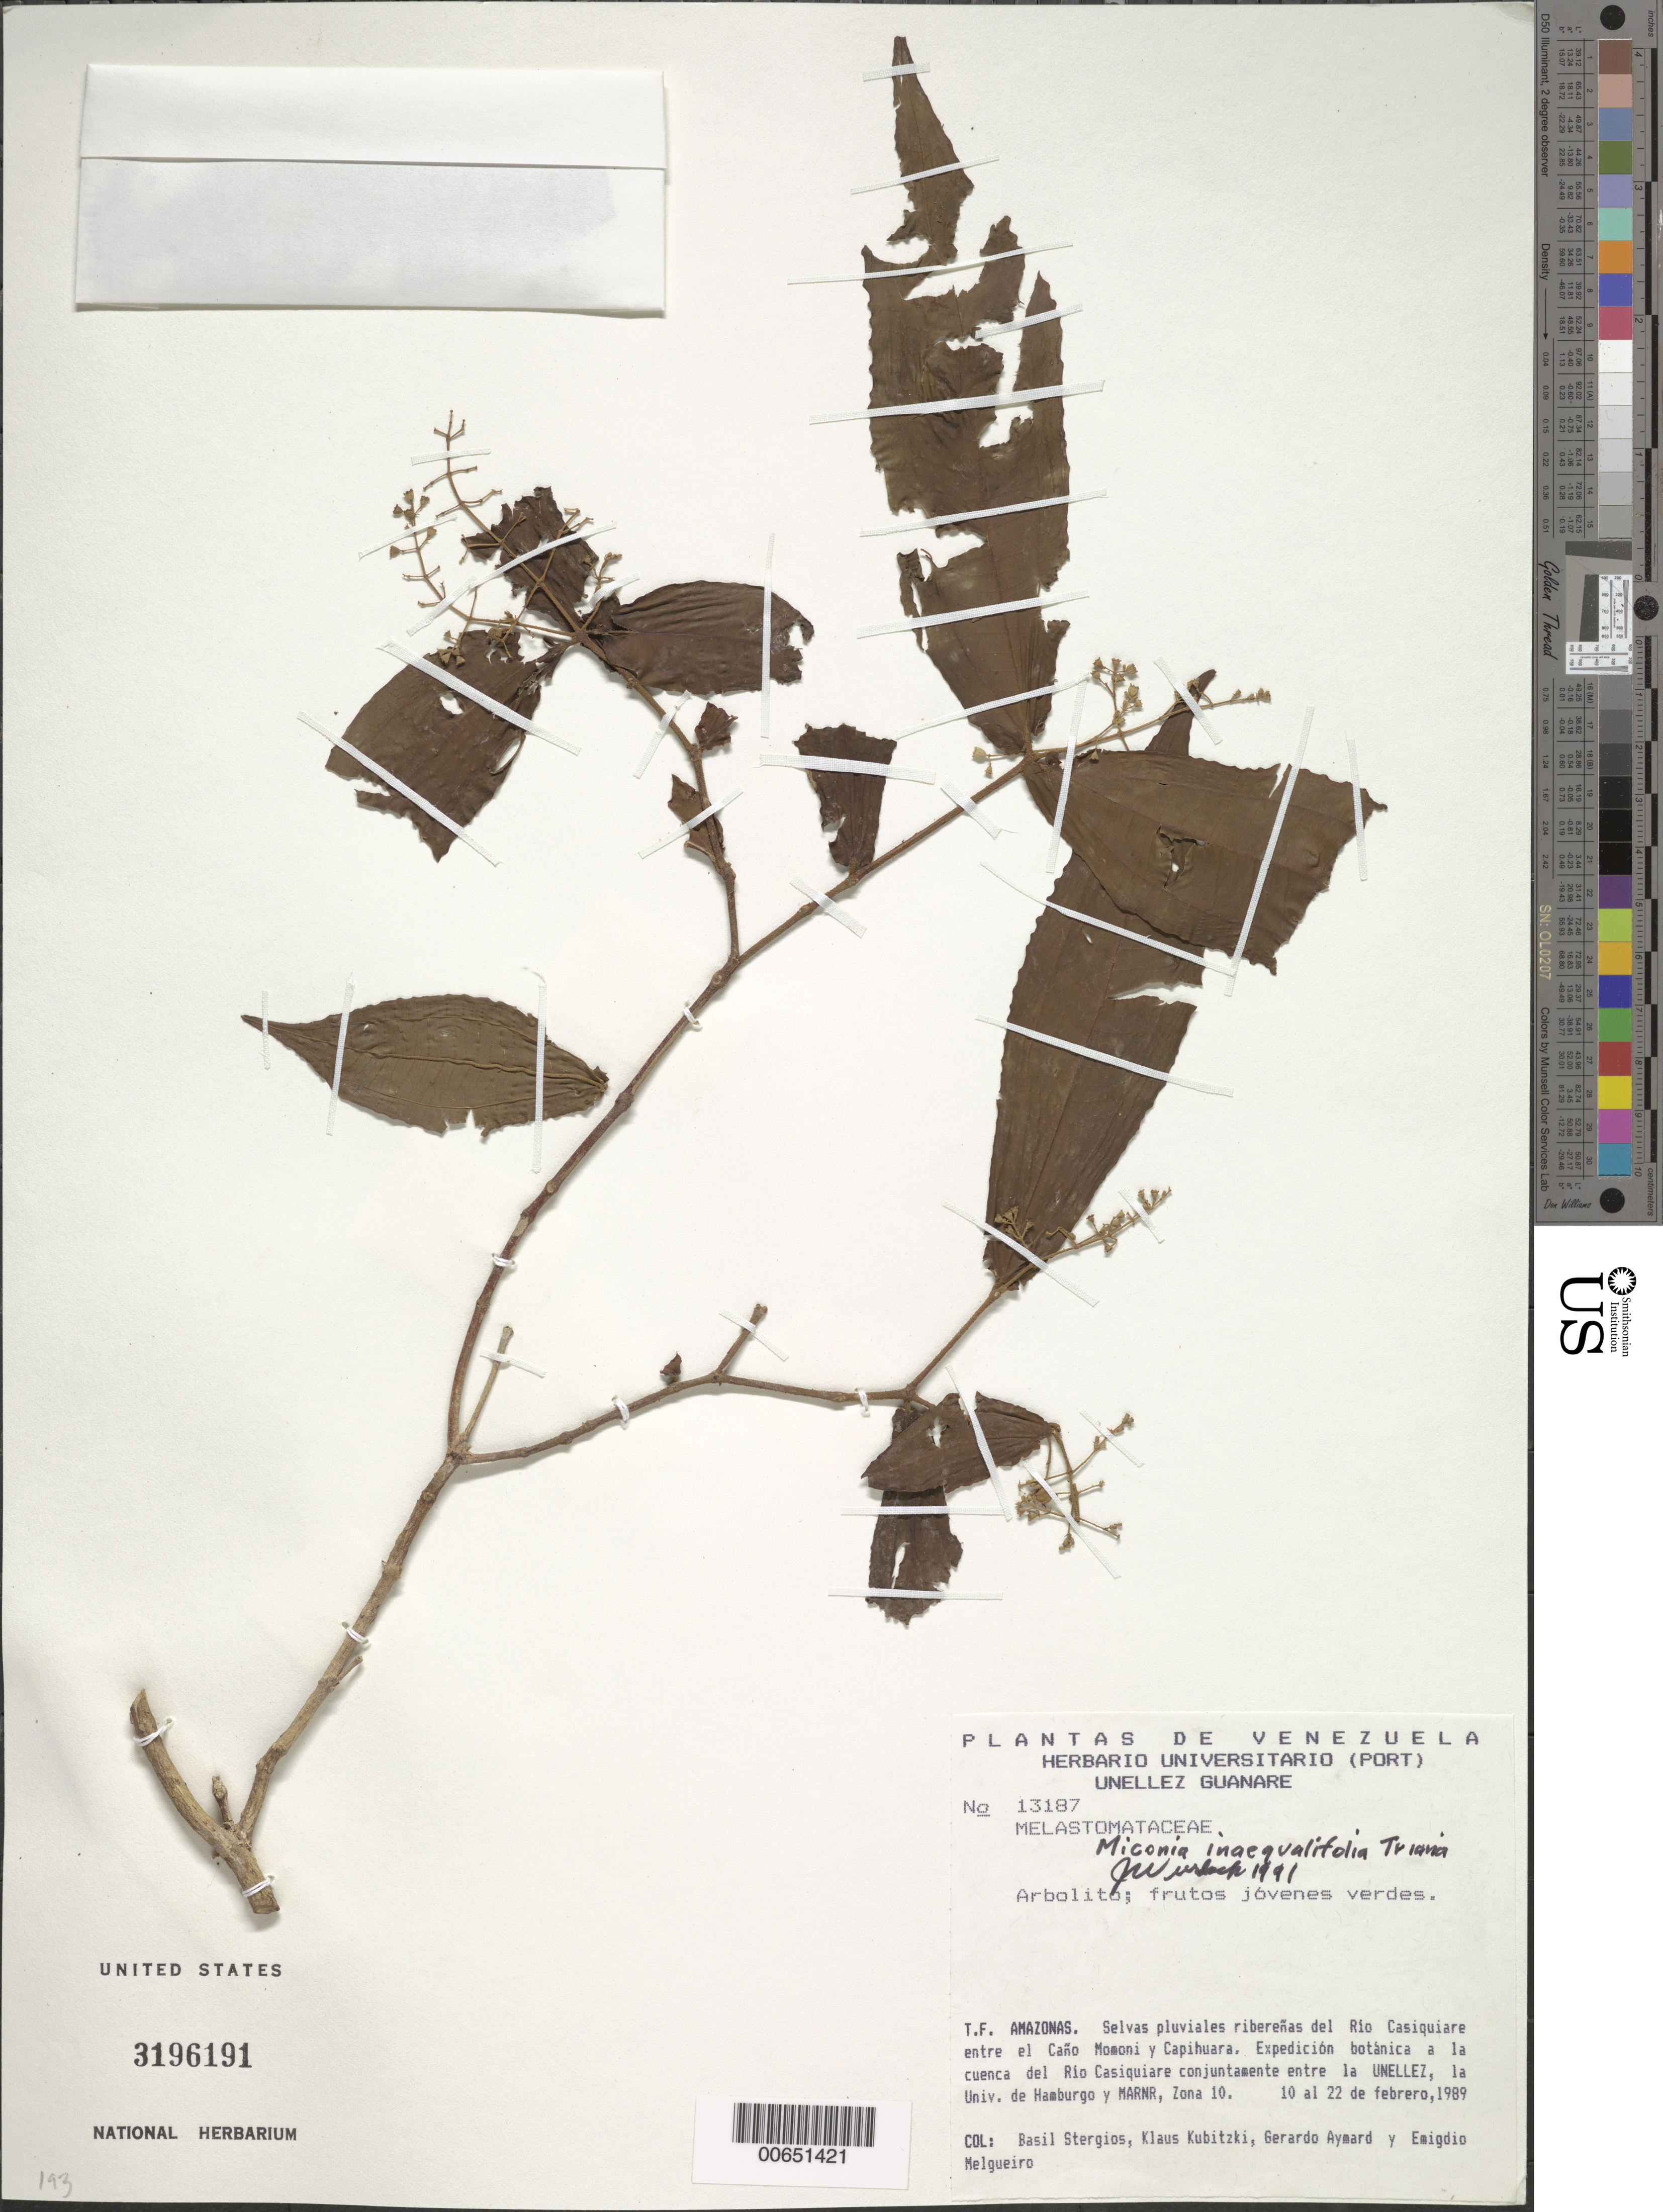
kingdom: Plantae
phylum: Tracheophyta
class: Magnoliopsida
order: Myrtales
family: Melastomataceae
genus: Miconia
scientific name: Miconia inaequalifolia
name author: Triana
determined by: Wurdack, John J., (US), US (UNITED STATES)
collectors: B. G. Stergios, K. Kubitzki, G. A. Aymard & E. Melgueiro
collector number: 13187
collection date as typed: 10-Feb-89 to 22-Feb-89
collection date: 1989-02-10/1989-02-22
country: Venezuela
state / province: Amazonas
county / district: Río Negro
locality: Río Casiquiare, entre el Caño Momoni y Capihuara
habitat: Selvas pluviales riberenas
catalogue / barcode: US 3196191